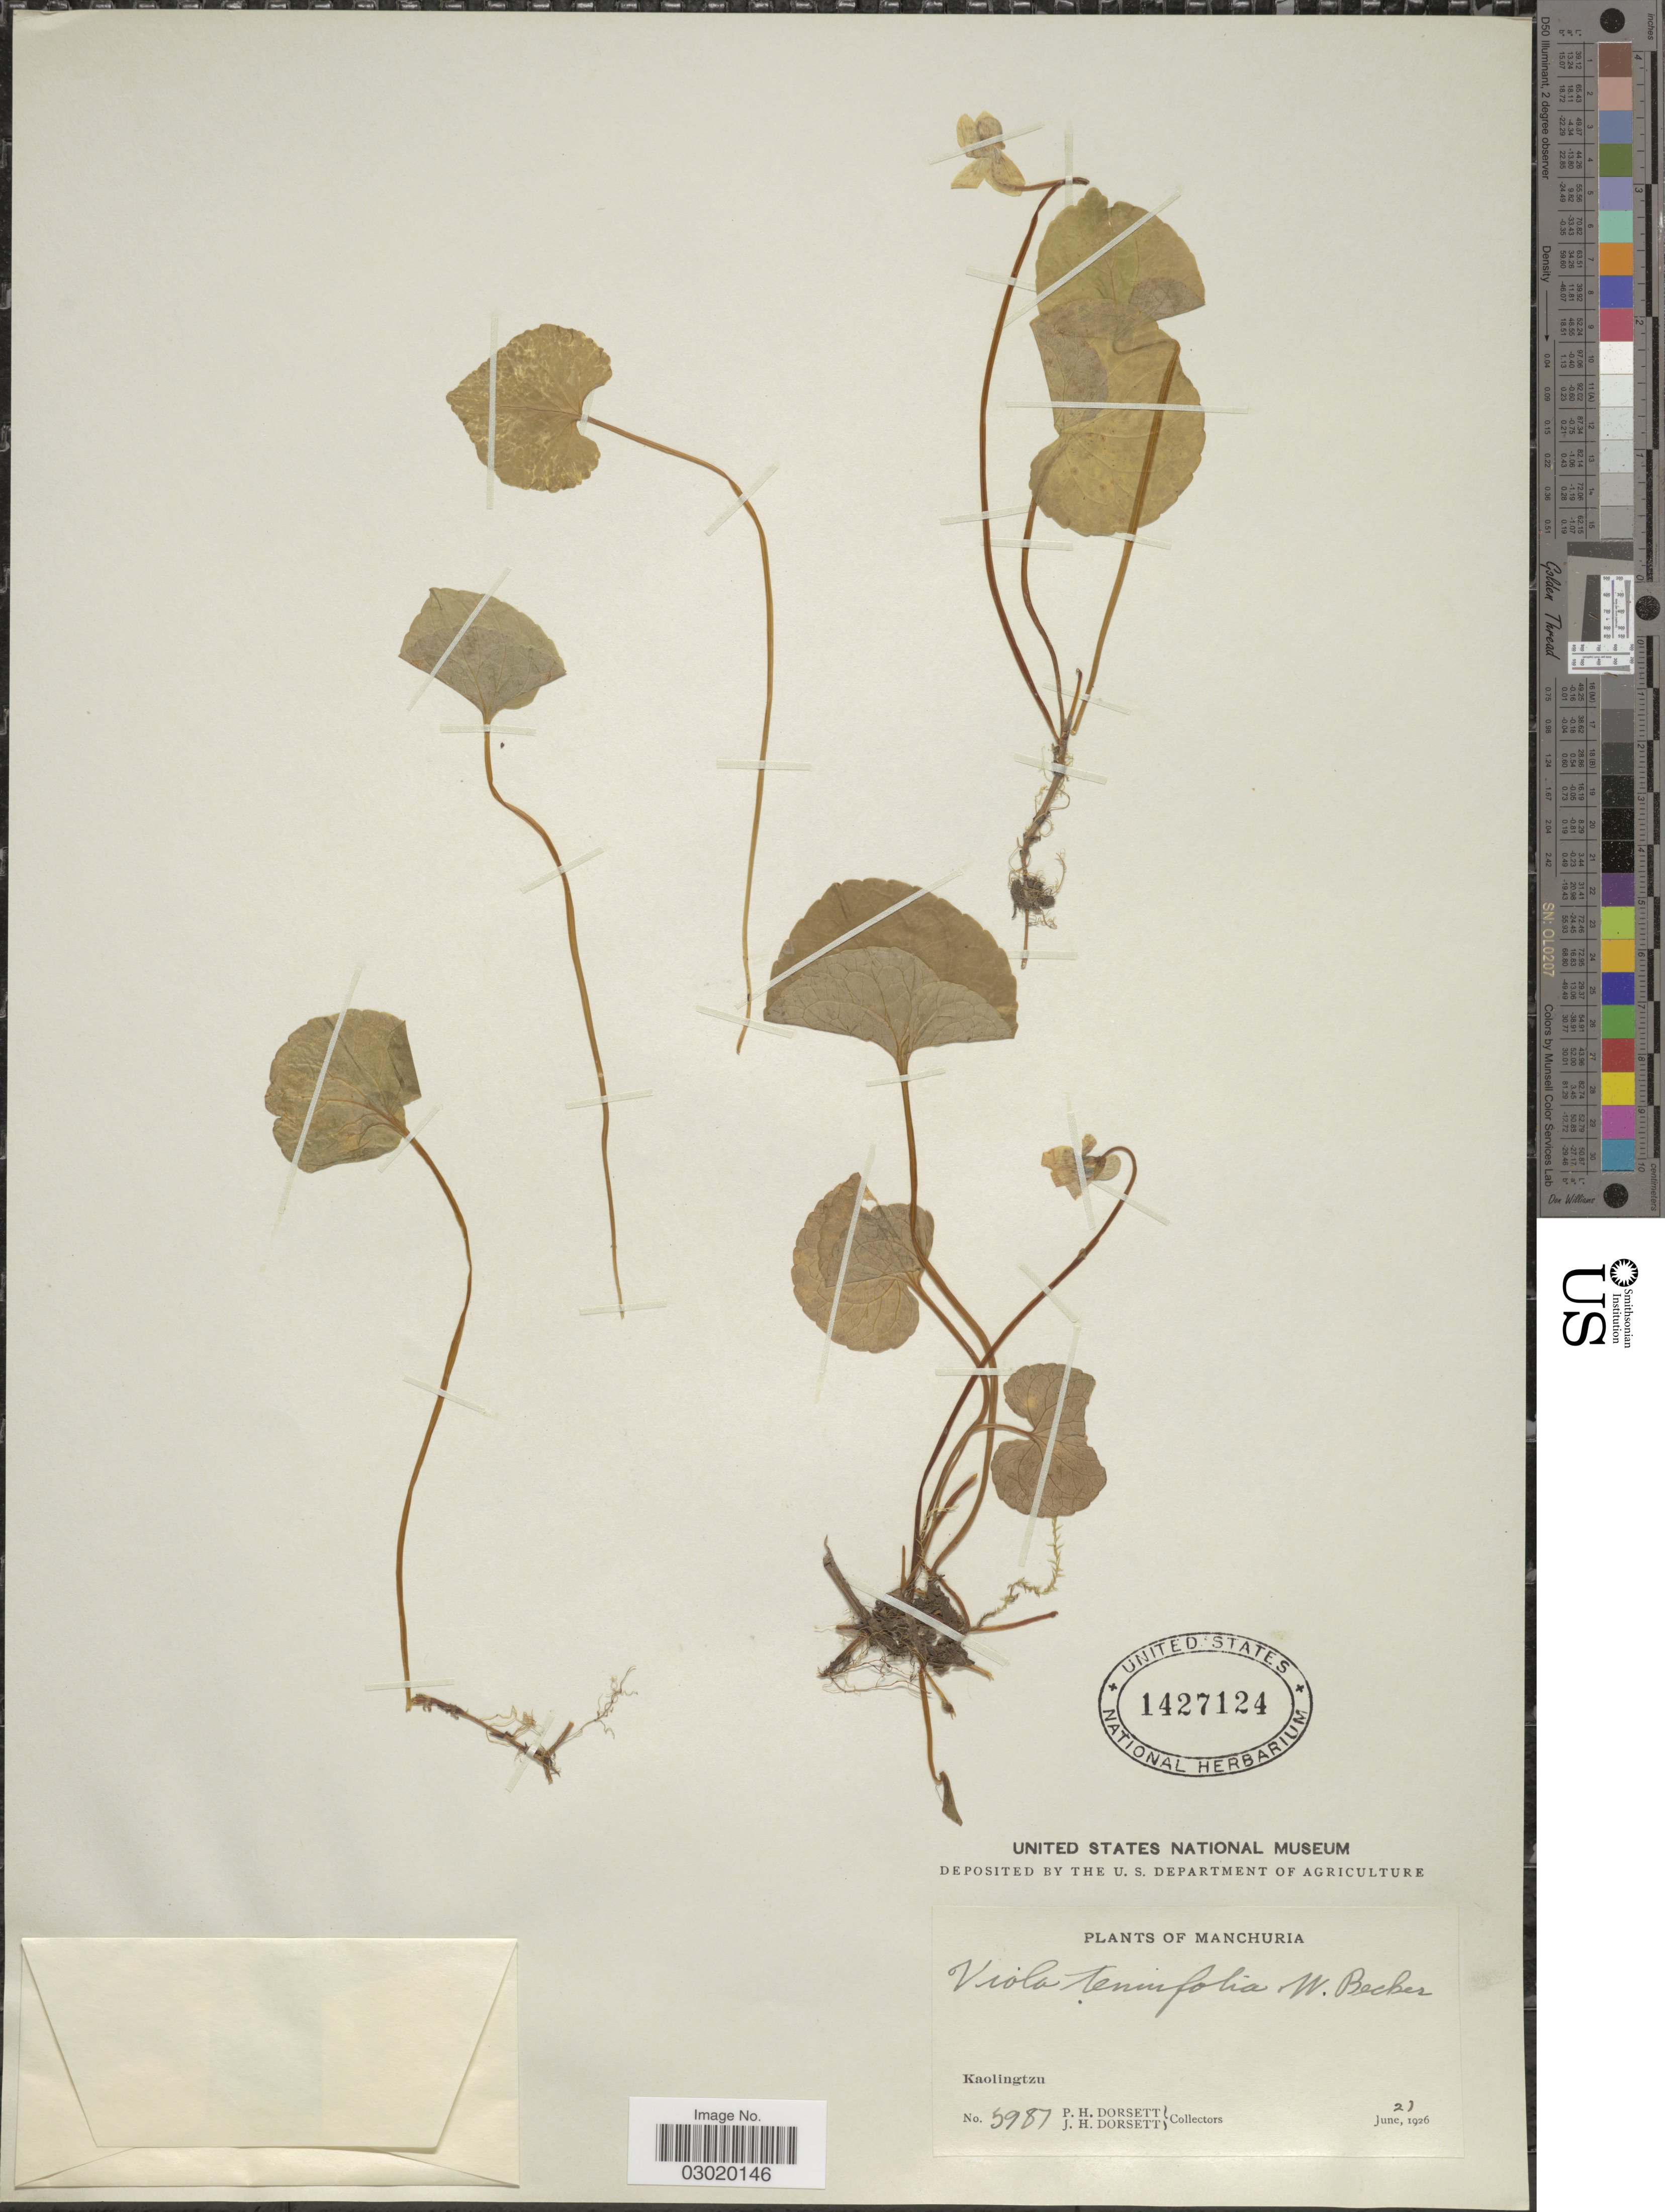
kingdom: Plantae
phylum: Tracheophyta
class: Magnoliopsida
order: Malpighiales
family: Violaceae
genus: Viola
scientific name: Viola tenuifolia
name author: W. Becker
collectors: P. H. Dorsett & J. Dorsett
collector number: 5987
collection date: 1926-06-21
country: China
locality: Manchuria, Kaolingtzu.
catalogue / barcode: US 1427124